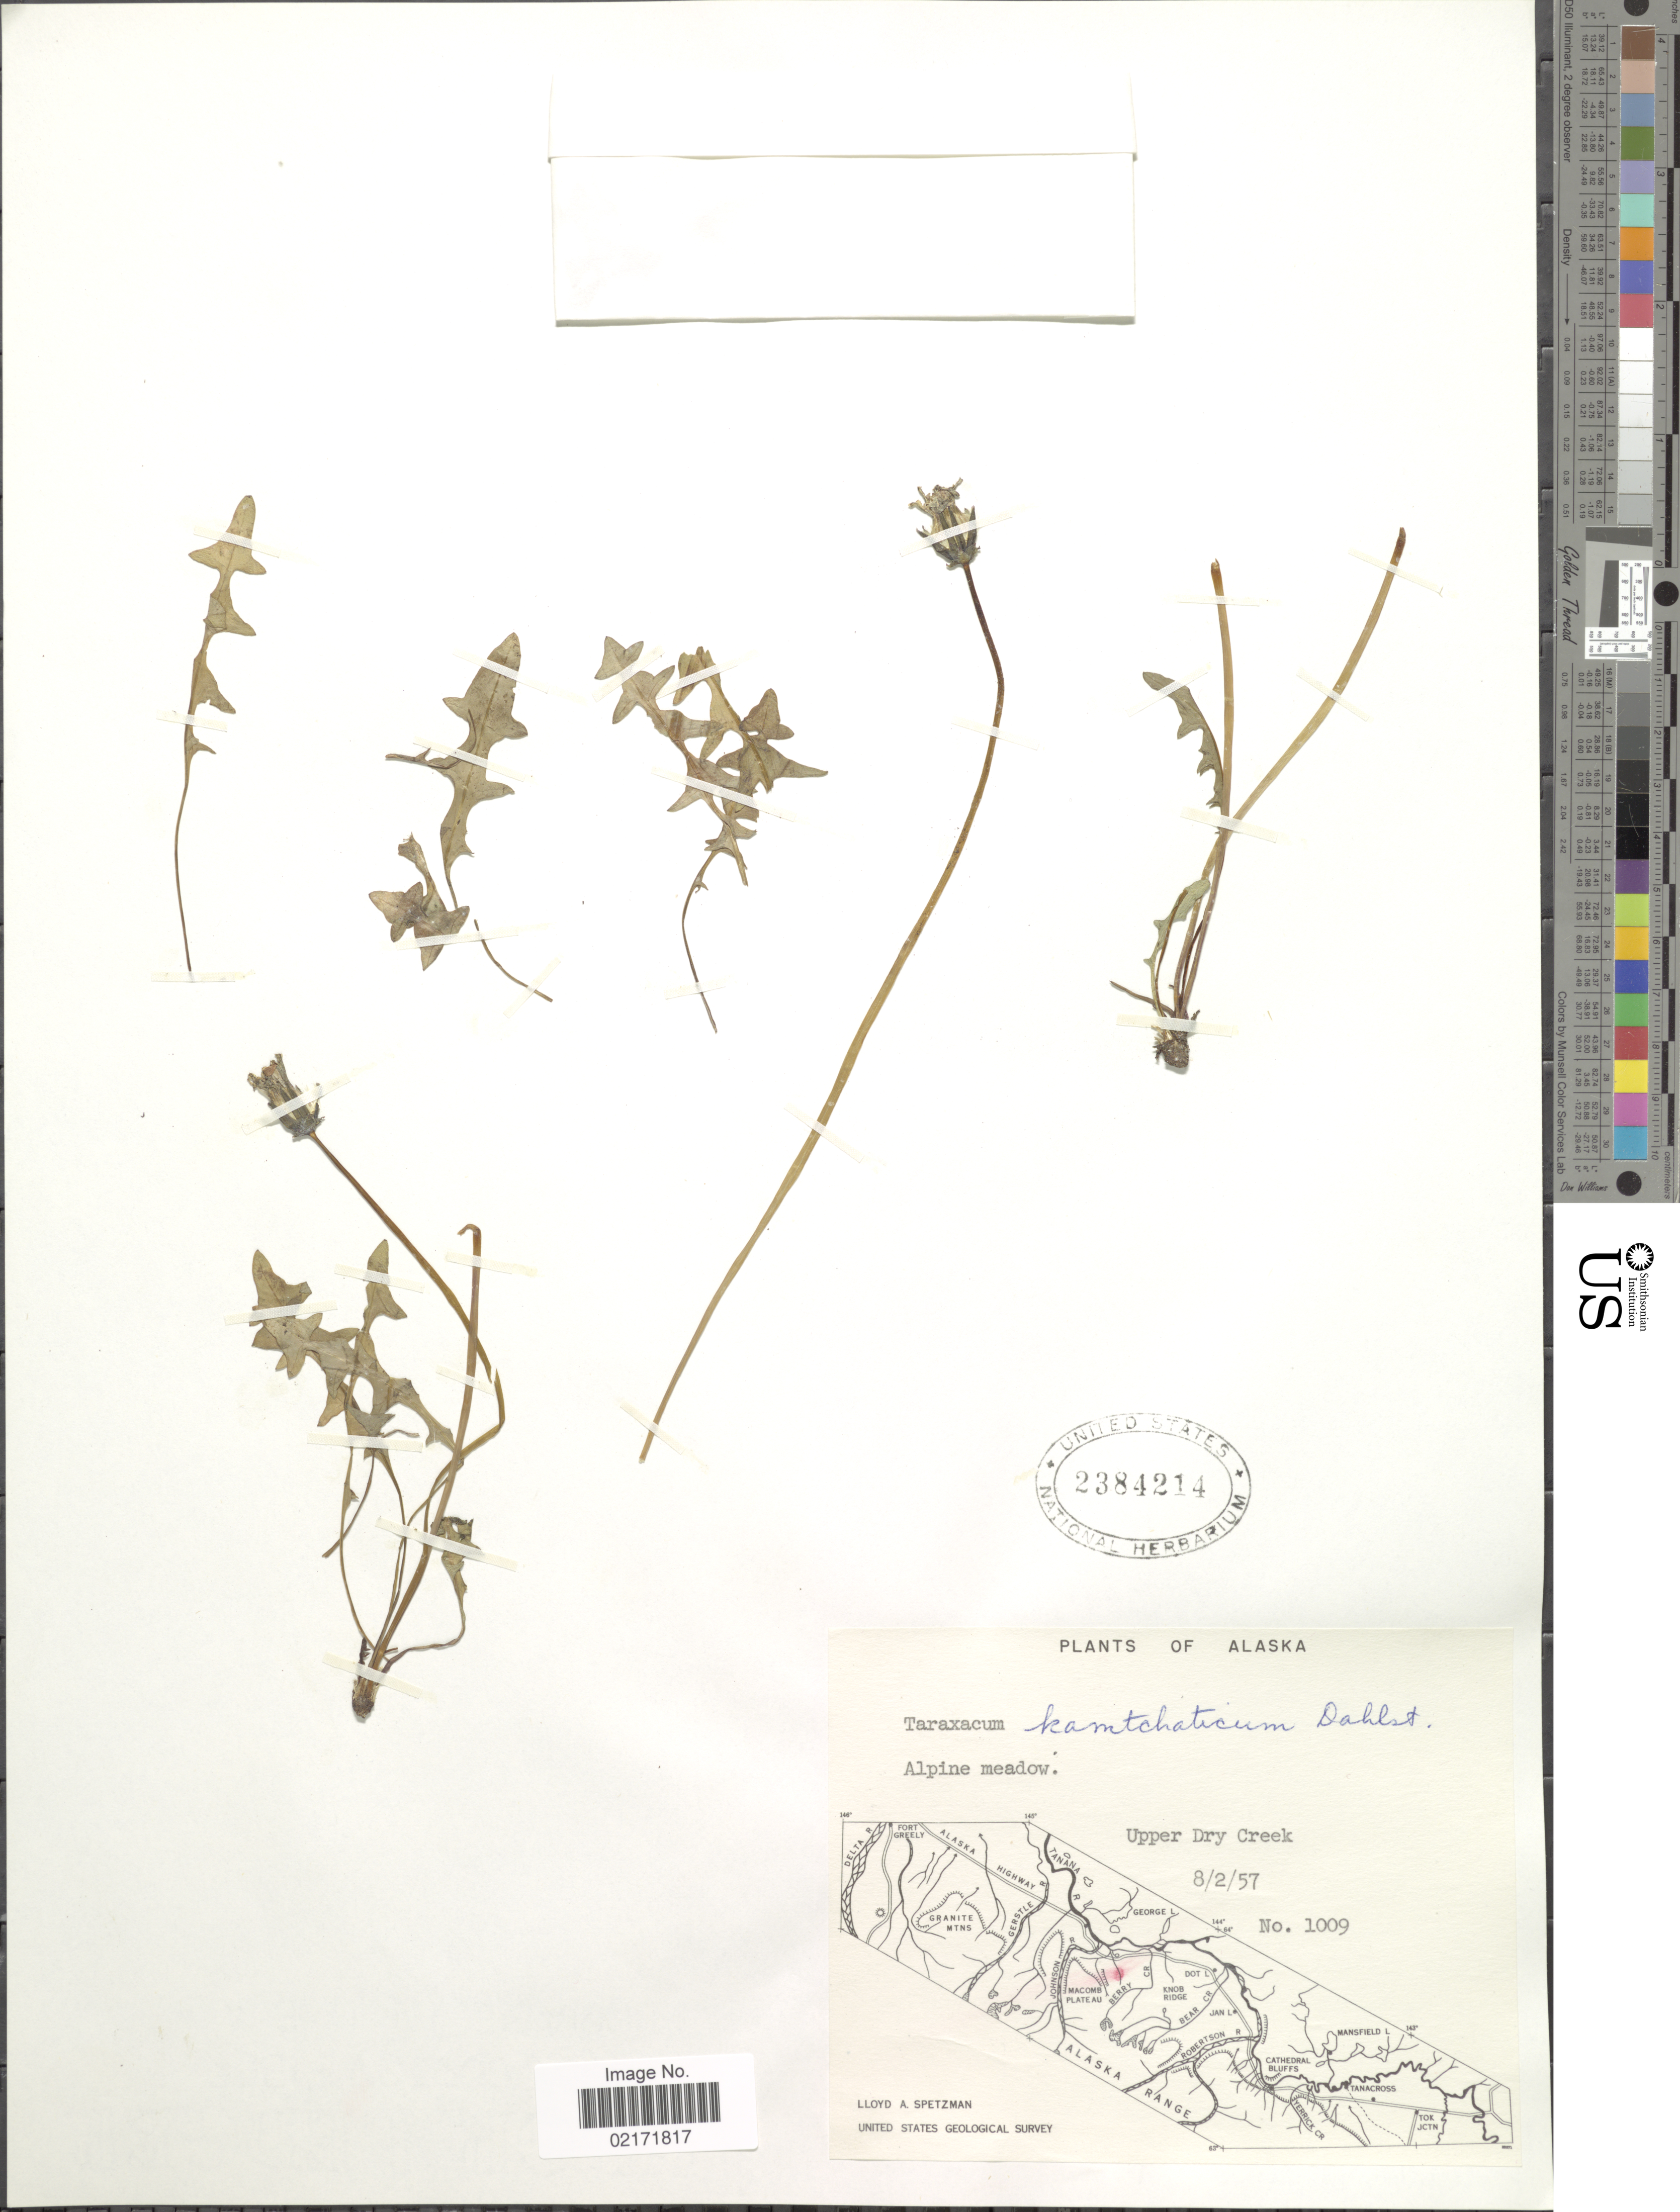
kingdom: Plantae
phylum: Tracheophyta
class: Magnoliopsida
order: Asterales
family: Asteraceae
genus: Taraxacum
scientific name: Taraxacum alaskanum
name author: Rydb.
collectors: L. Spetzman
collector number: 1009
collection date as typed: Transcribed d/m/y: 2/8/57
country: United States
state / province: Alaska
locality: Alpine meadow, Upper Dry Creek.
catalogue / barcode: US 2384214